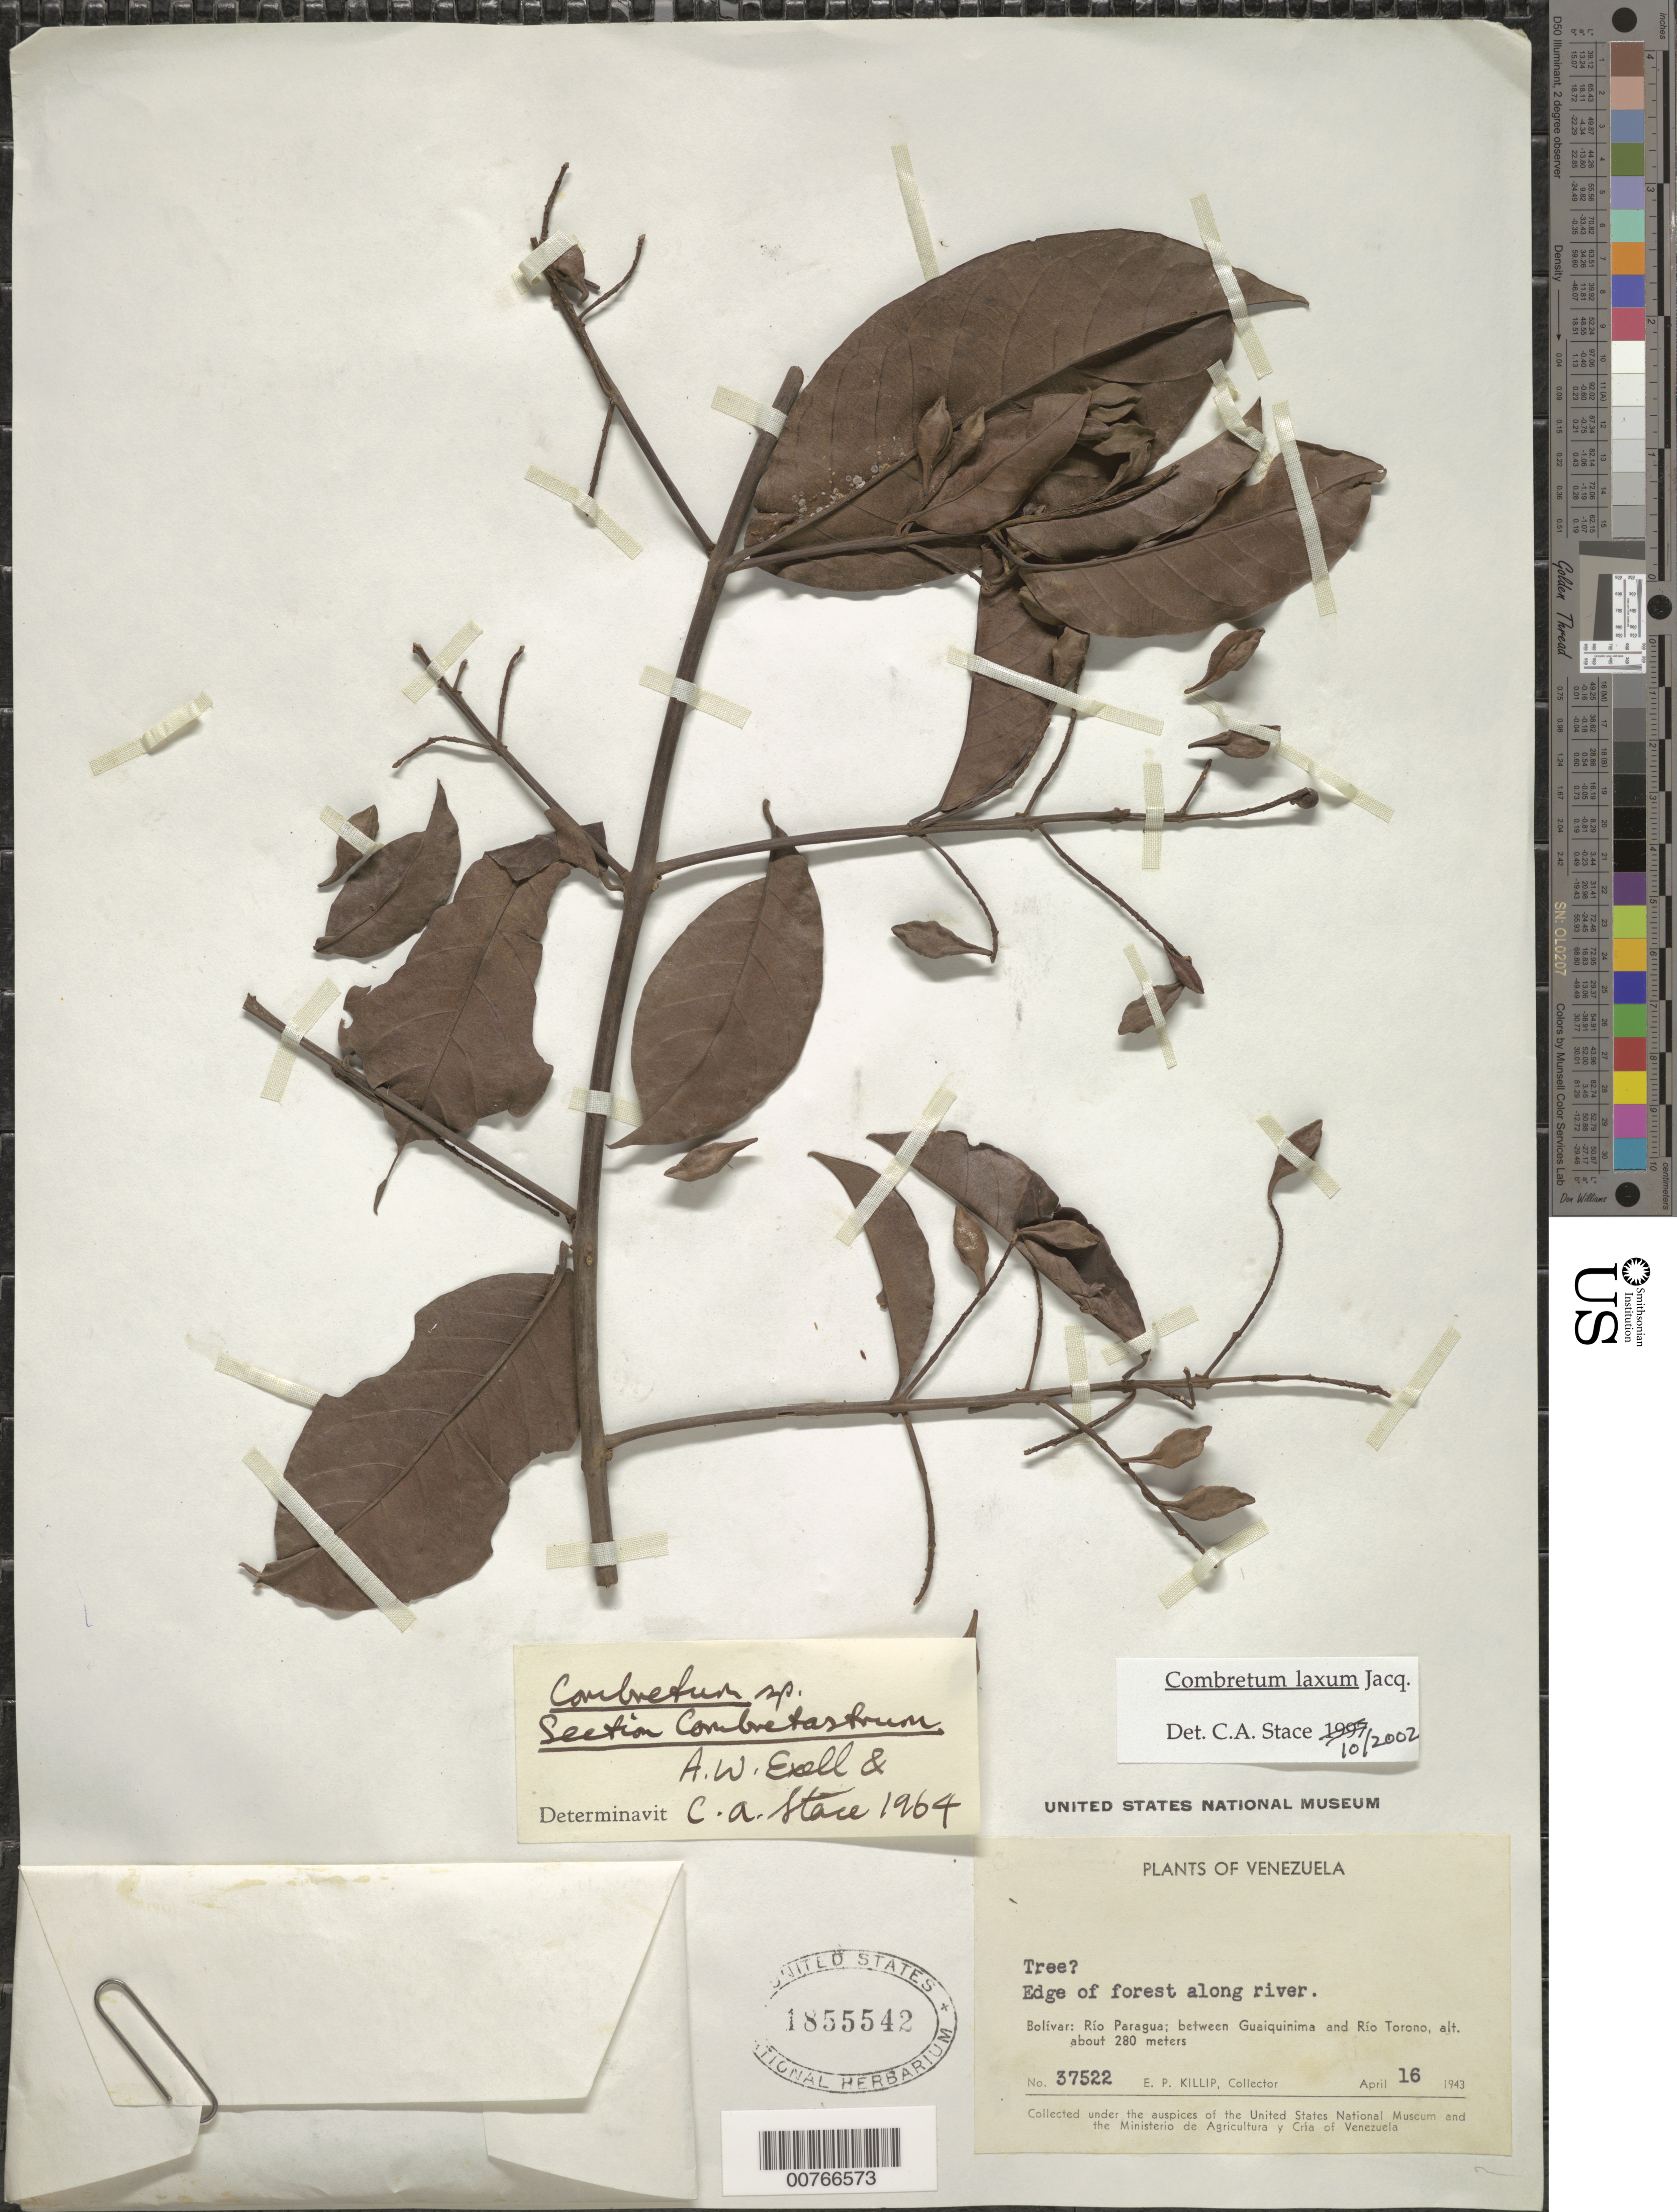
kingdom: Plantae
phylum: Tracheophyta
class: Magnoliopsida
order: Myrtales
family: Combretaceae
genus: Combretum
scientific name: Combretum laxum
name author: Jacq.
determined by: Stace, C. A.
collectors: E. P. Killip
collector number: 37522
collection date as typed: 16-Apr-43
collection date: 1943-04-16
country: Venezuela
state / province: Bolívar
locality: Río Paragua, between Guaiquinima and Río Torono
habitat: Edge of forest, along river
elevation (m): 280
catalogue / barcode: US 1855542